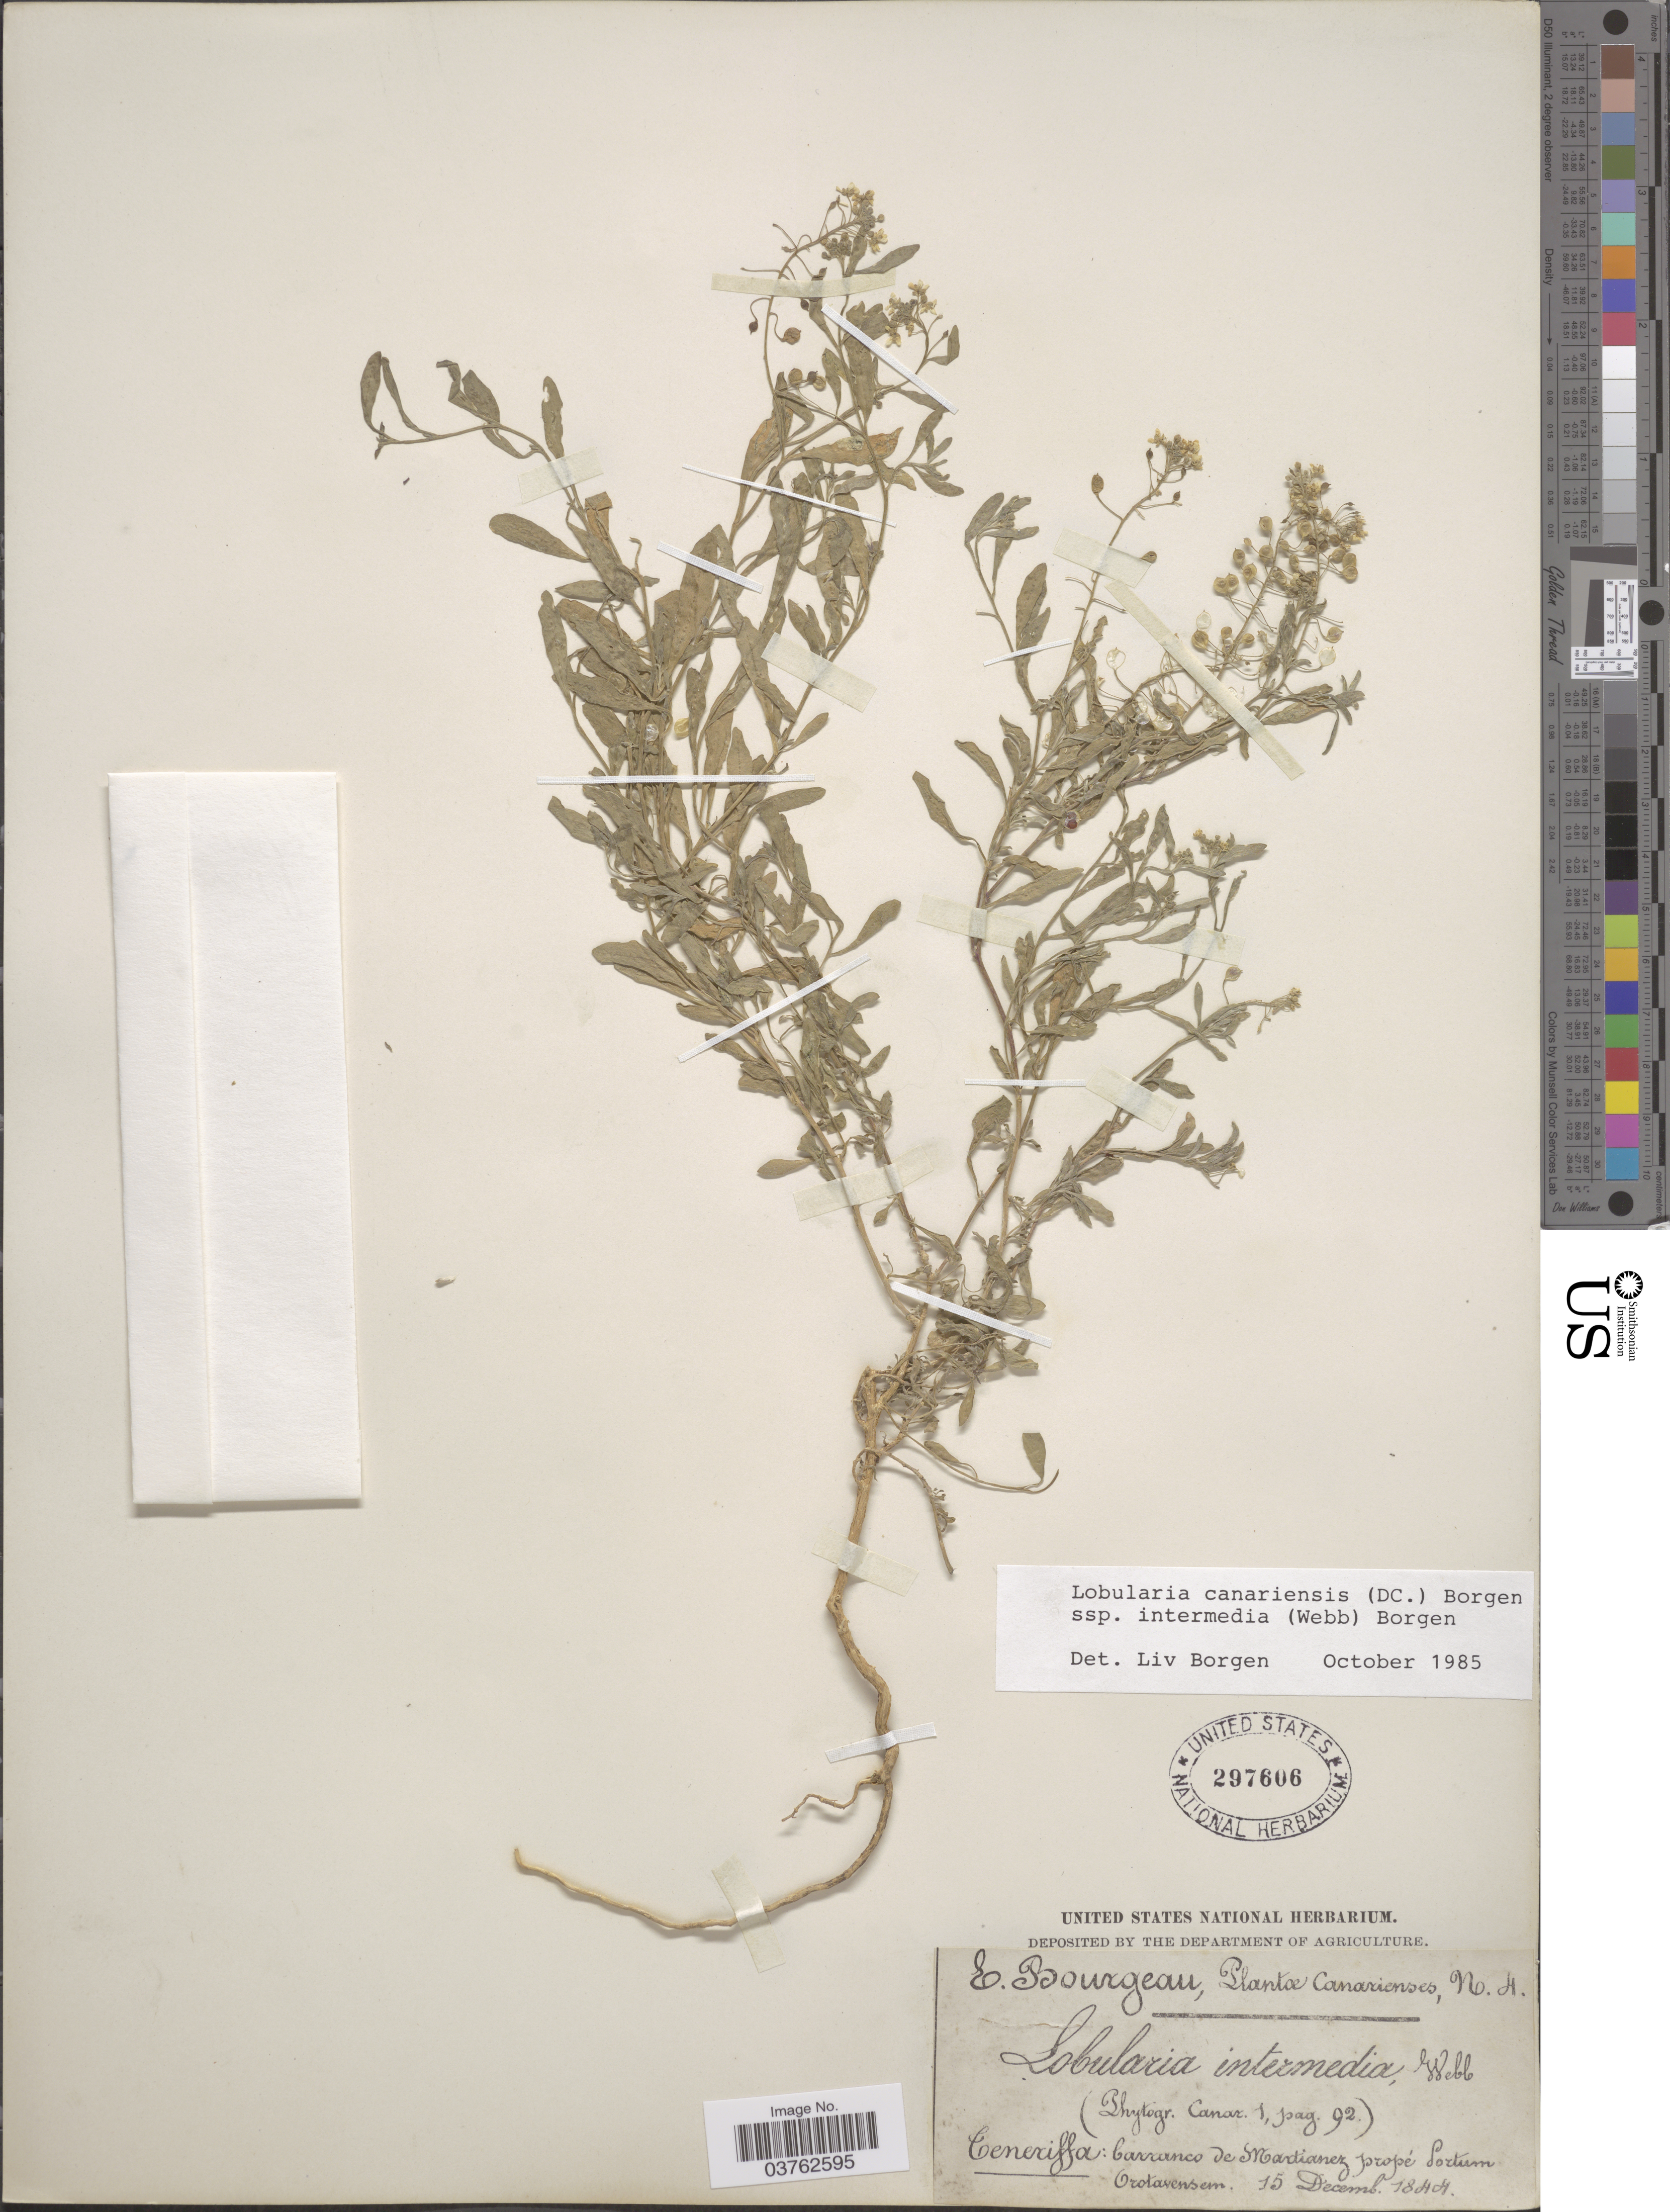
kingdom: Plantae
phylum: Tracheophyta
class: Magnoliopsida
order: Brassicales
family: Brassicaceae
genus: Lobularia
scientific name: Lobularia canariensis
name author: (DC.) L. Borgen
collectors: E. Bourgeau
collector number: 4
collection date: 1844-12-15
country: Spain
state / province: Canarias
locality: Teneriffa: Carranco de Martianez propé Portum Orotavensem.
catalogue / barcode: US 297606